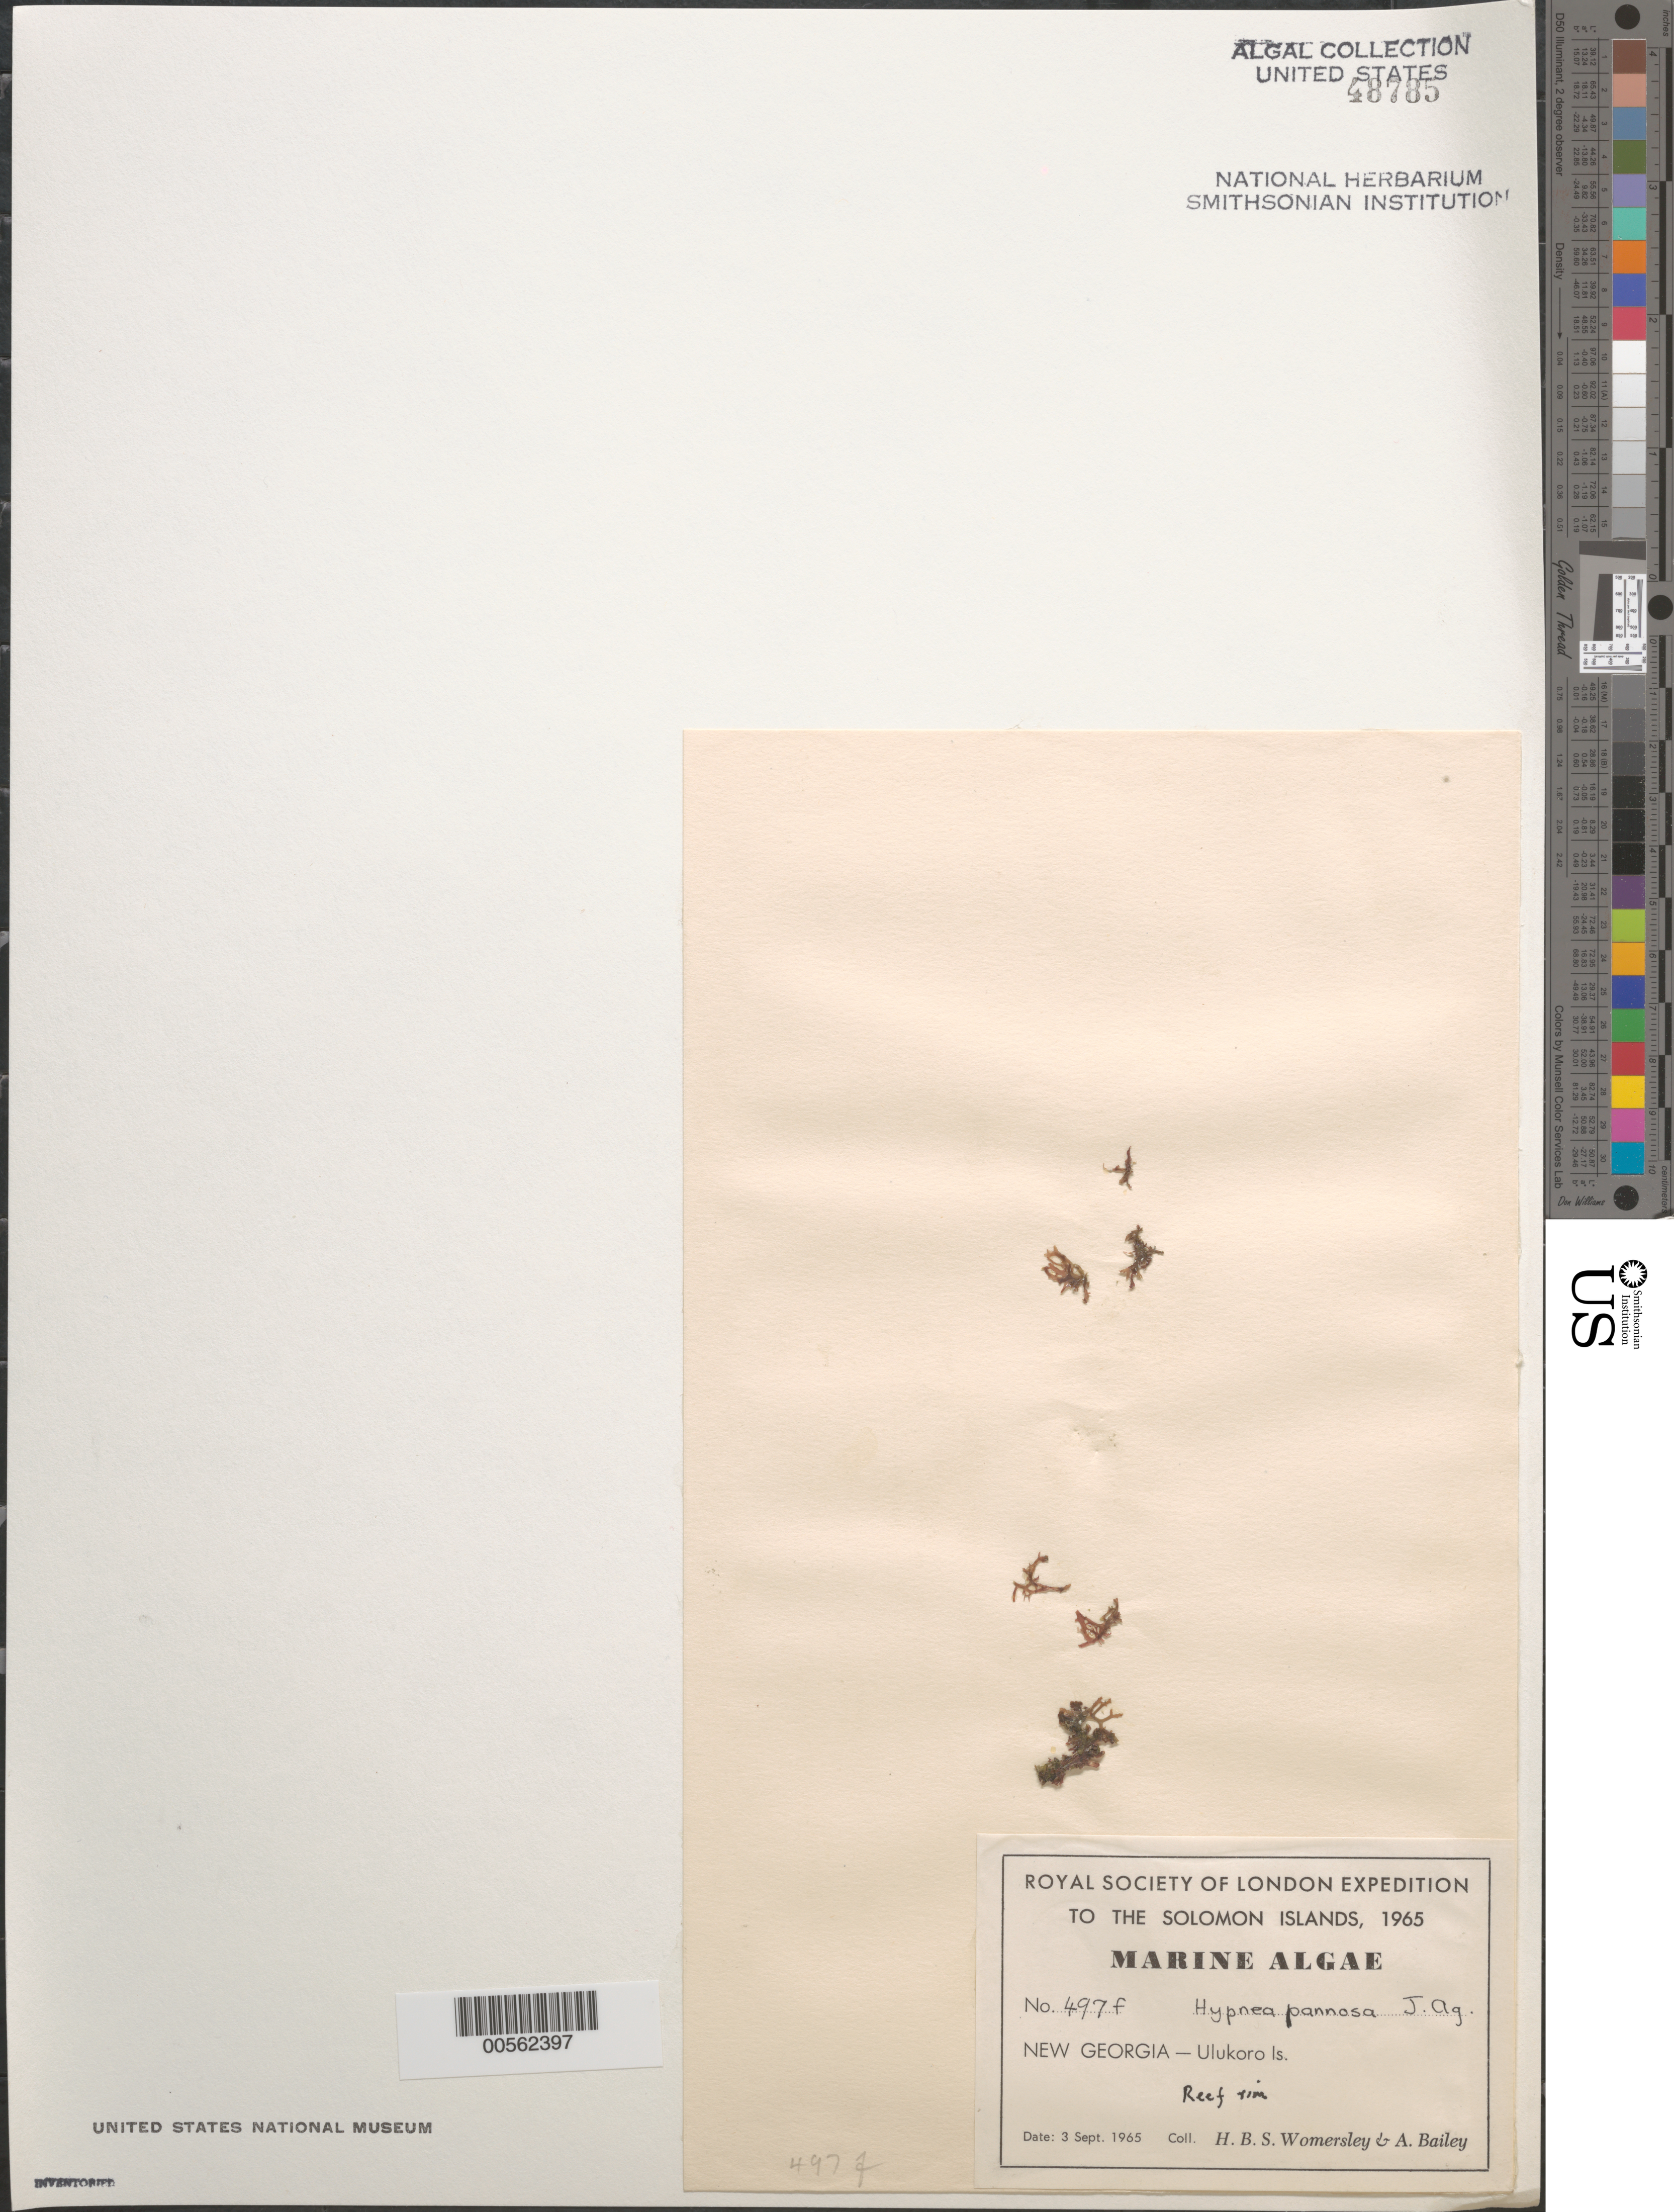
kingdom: Plantae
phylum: Rhodophyta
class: Florideophyceae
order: Gigartinales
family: Cystocloniaceae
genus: Hypnea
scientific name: Hypnea pannosa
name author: J. Agardh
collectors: H. B. S. Womersley & A. Bailey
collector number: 497f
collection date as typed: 03 Sep 1965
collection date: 1965-09-03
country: Solomon Islands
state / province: Western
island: Ulukoro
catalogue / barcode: US 48785